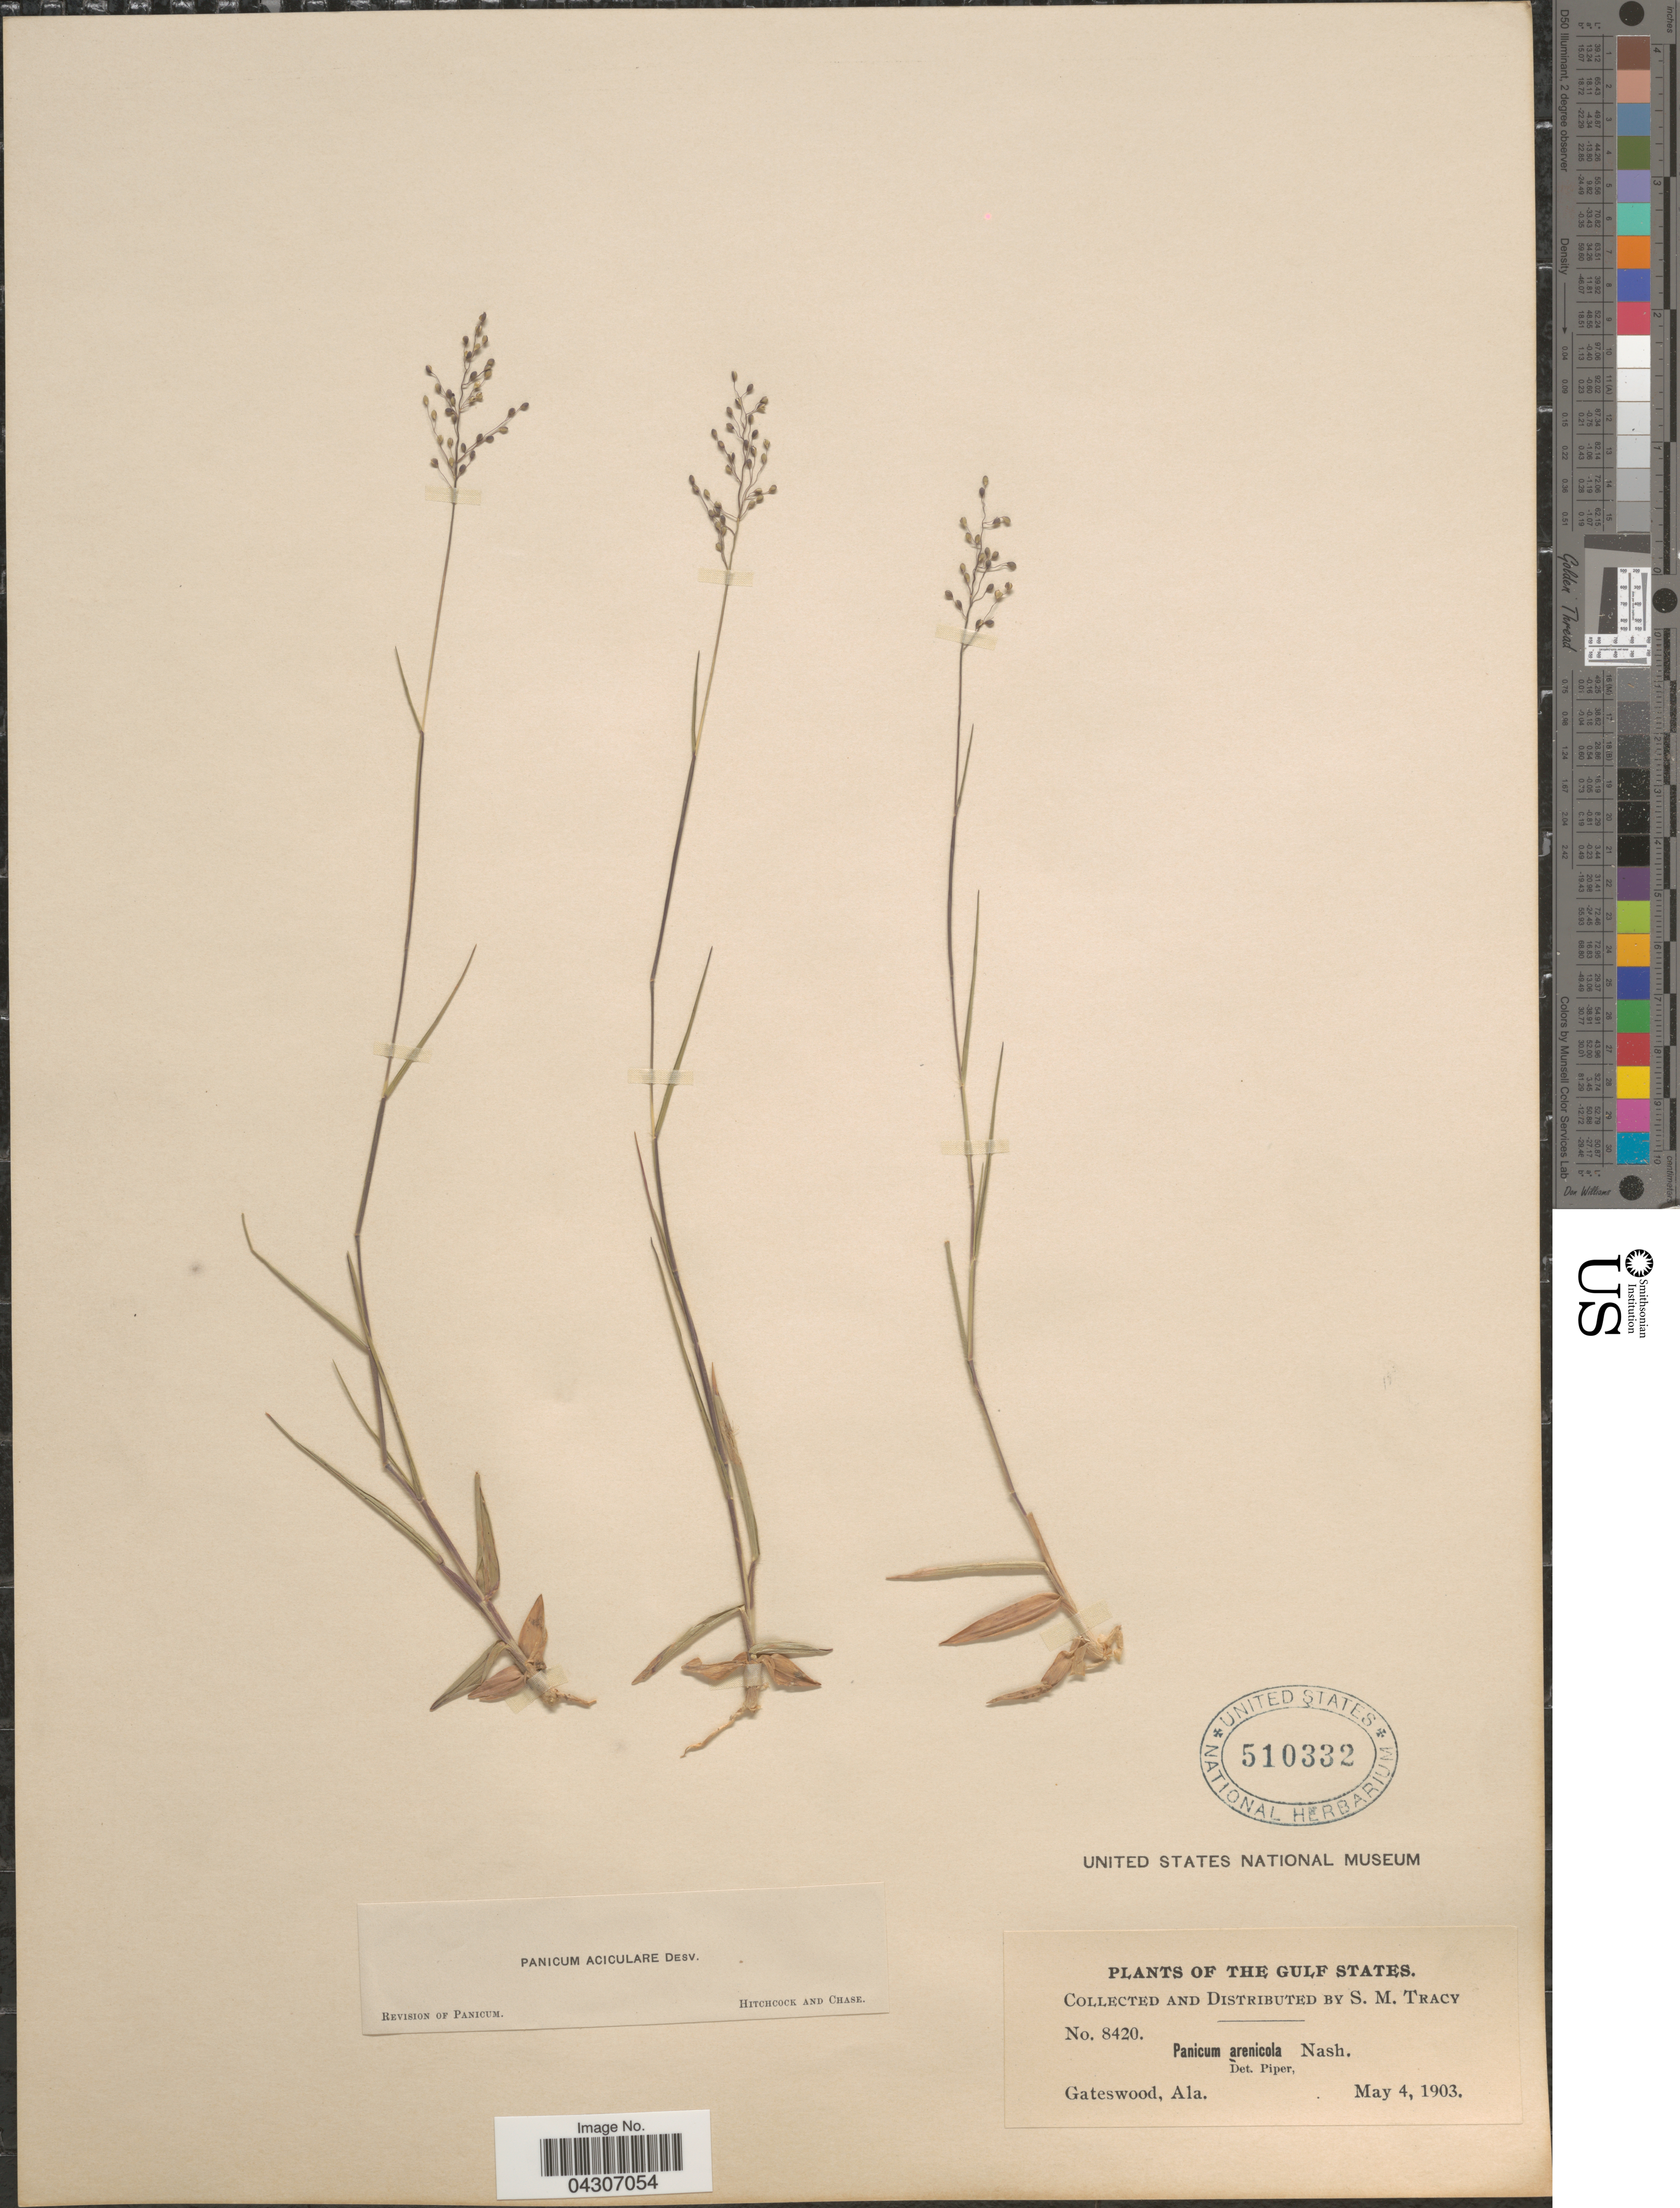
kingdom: Plantae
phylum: Tracheophyta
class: Liliopsida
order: Poales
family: Poaceae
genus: Dichanthelium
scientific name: Dichanthelium aciculare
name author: (Desv. ex Poir.) Gould & C.A. Clark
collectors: S. M. Tracy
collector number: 8420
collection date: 1903-05-04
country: United States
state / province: Alabama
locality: The Gulf States. Gateswood.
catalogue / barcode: US 510332